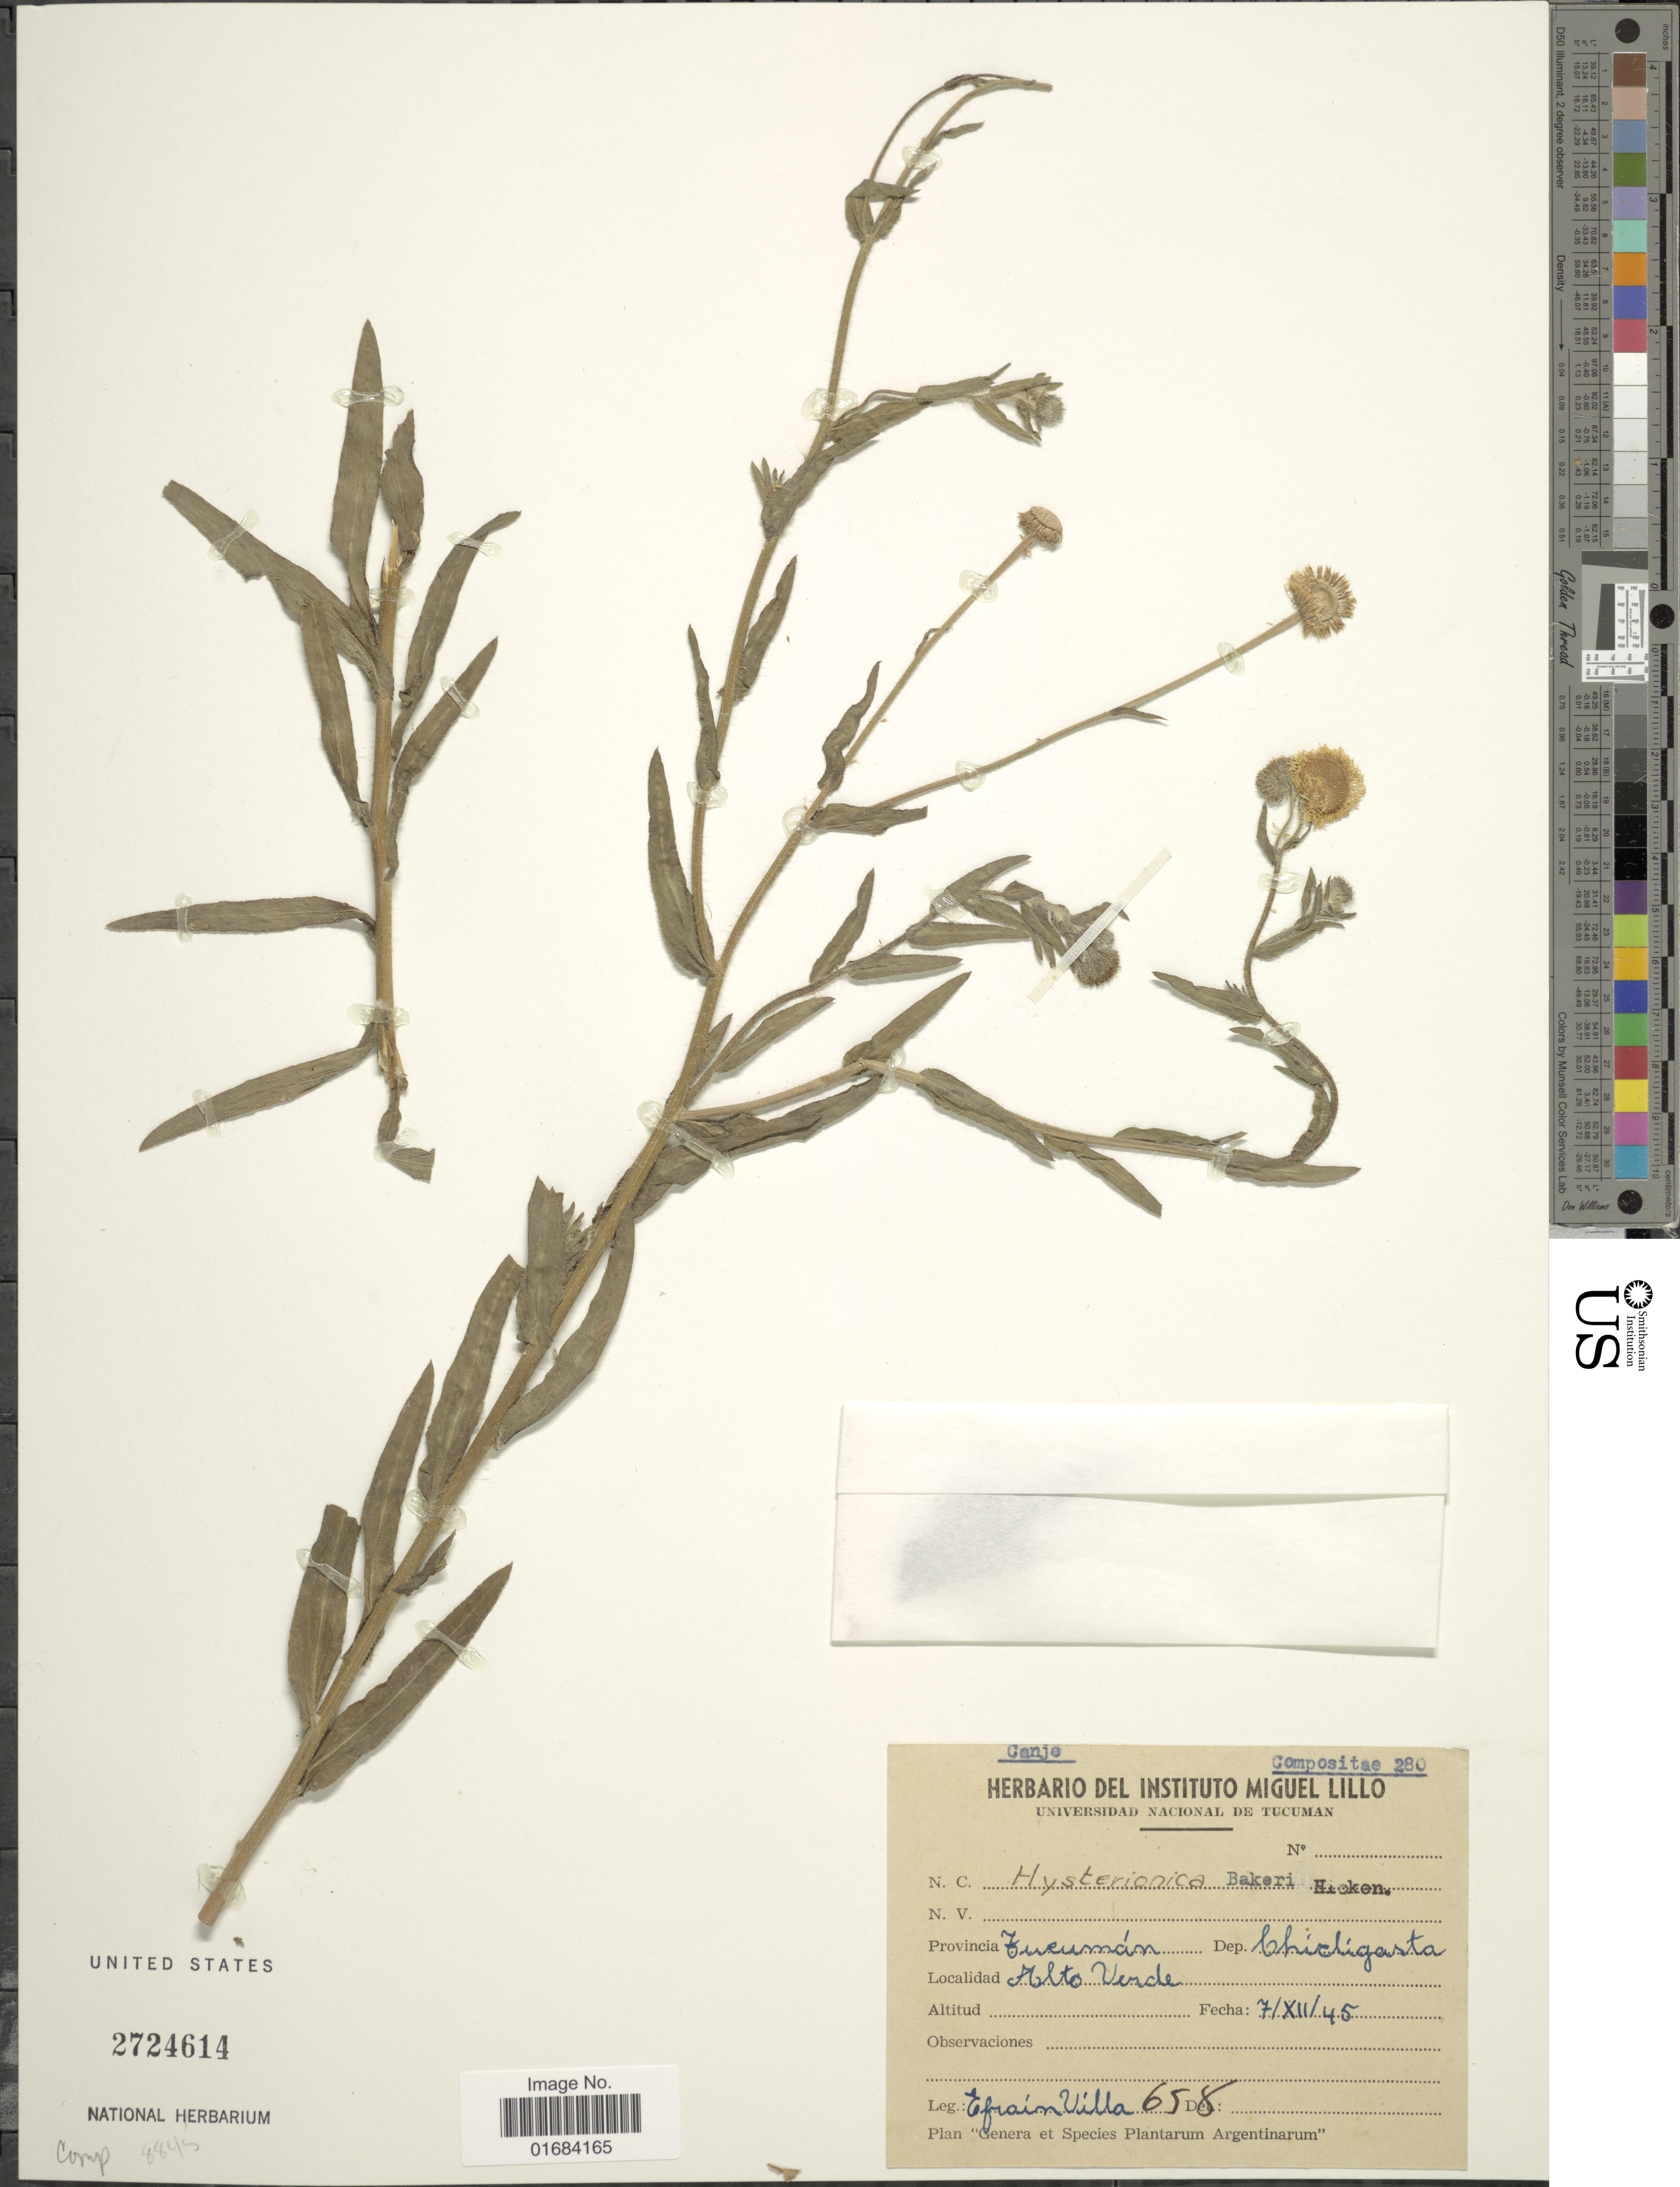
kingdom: Plantae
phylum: Tracheophyta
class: Magnoliopsida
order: Asterales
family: Asteraceae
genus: Hysterionica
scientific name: Hysterionica bakeri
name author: Hicken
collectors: E. Villa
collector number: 658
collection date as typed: Transcribed d/m/y: 7/12/45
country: Argentina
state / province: Tucuman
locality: Dep. Chicligasta, Alto Verde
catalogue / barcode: US 2724614